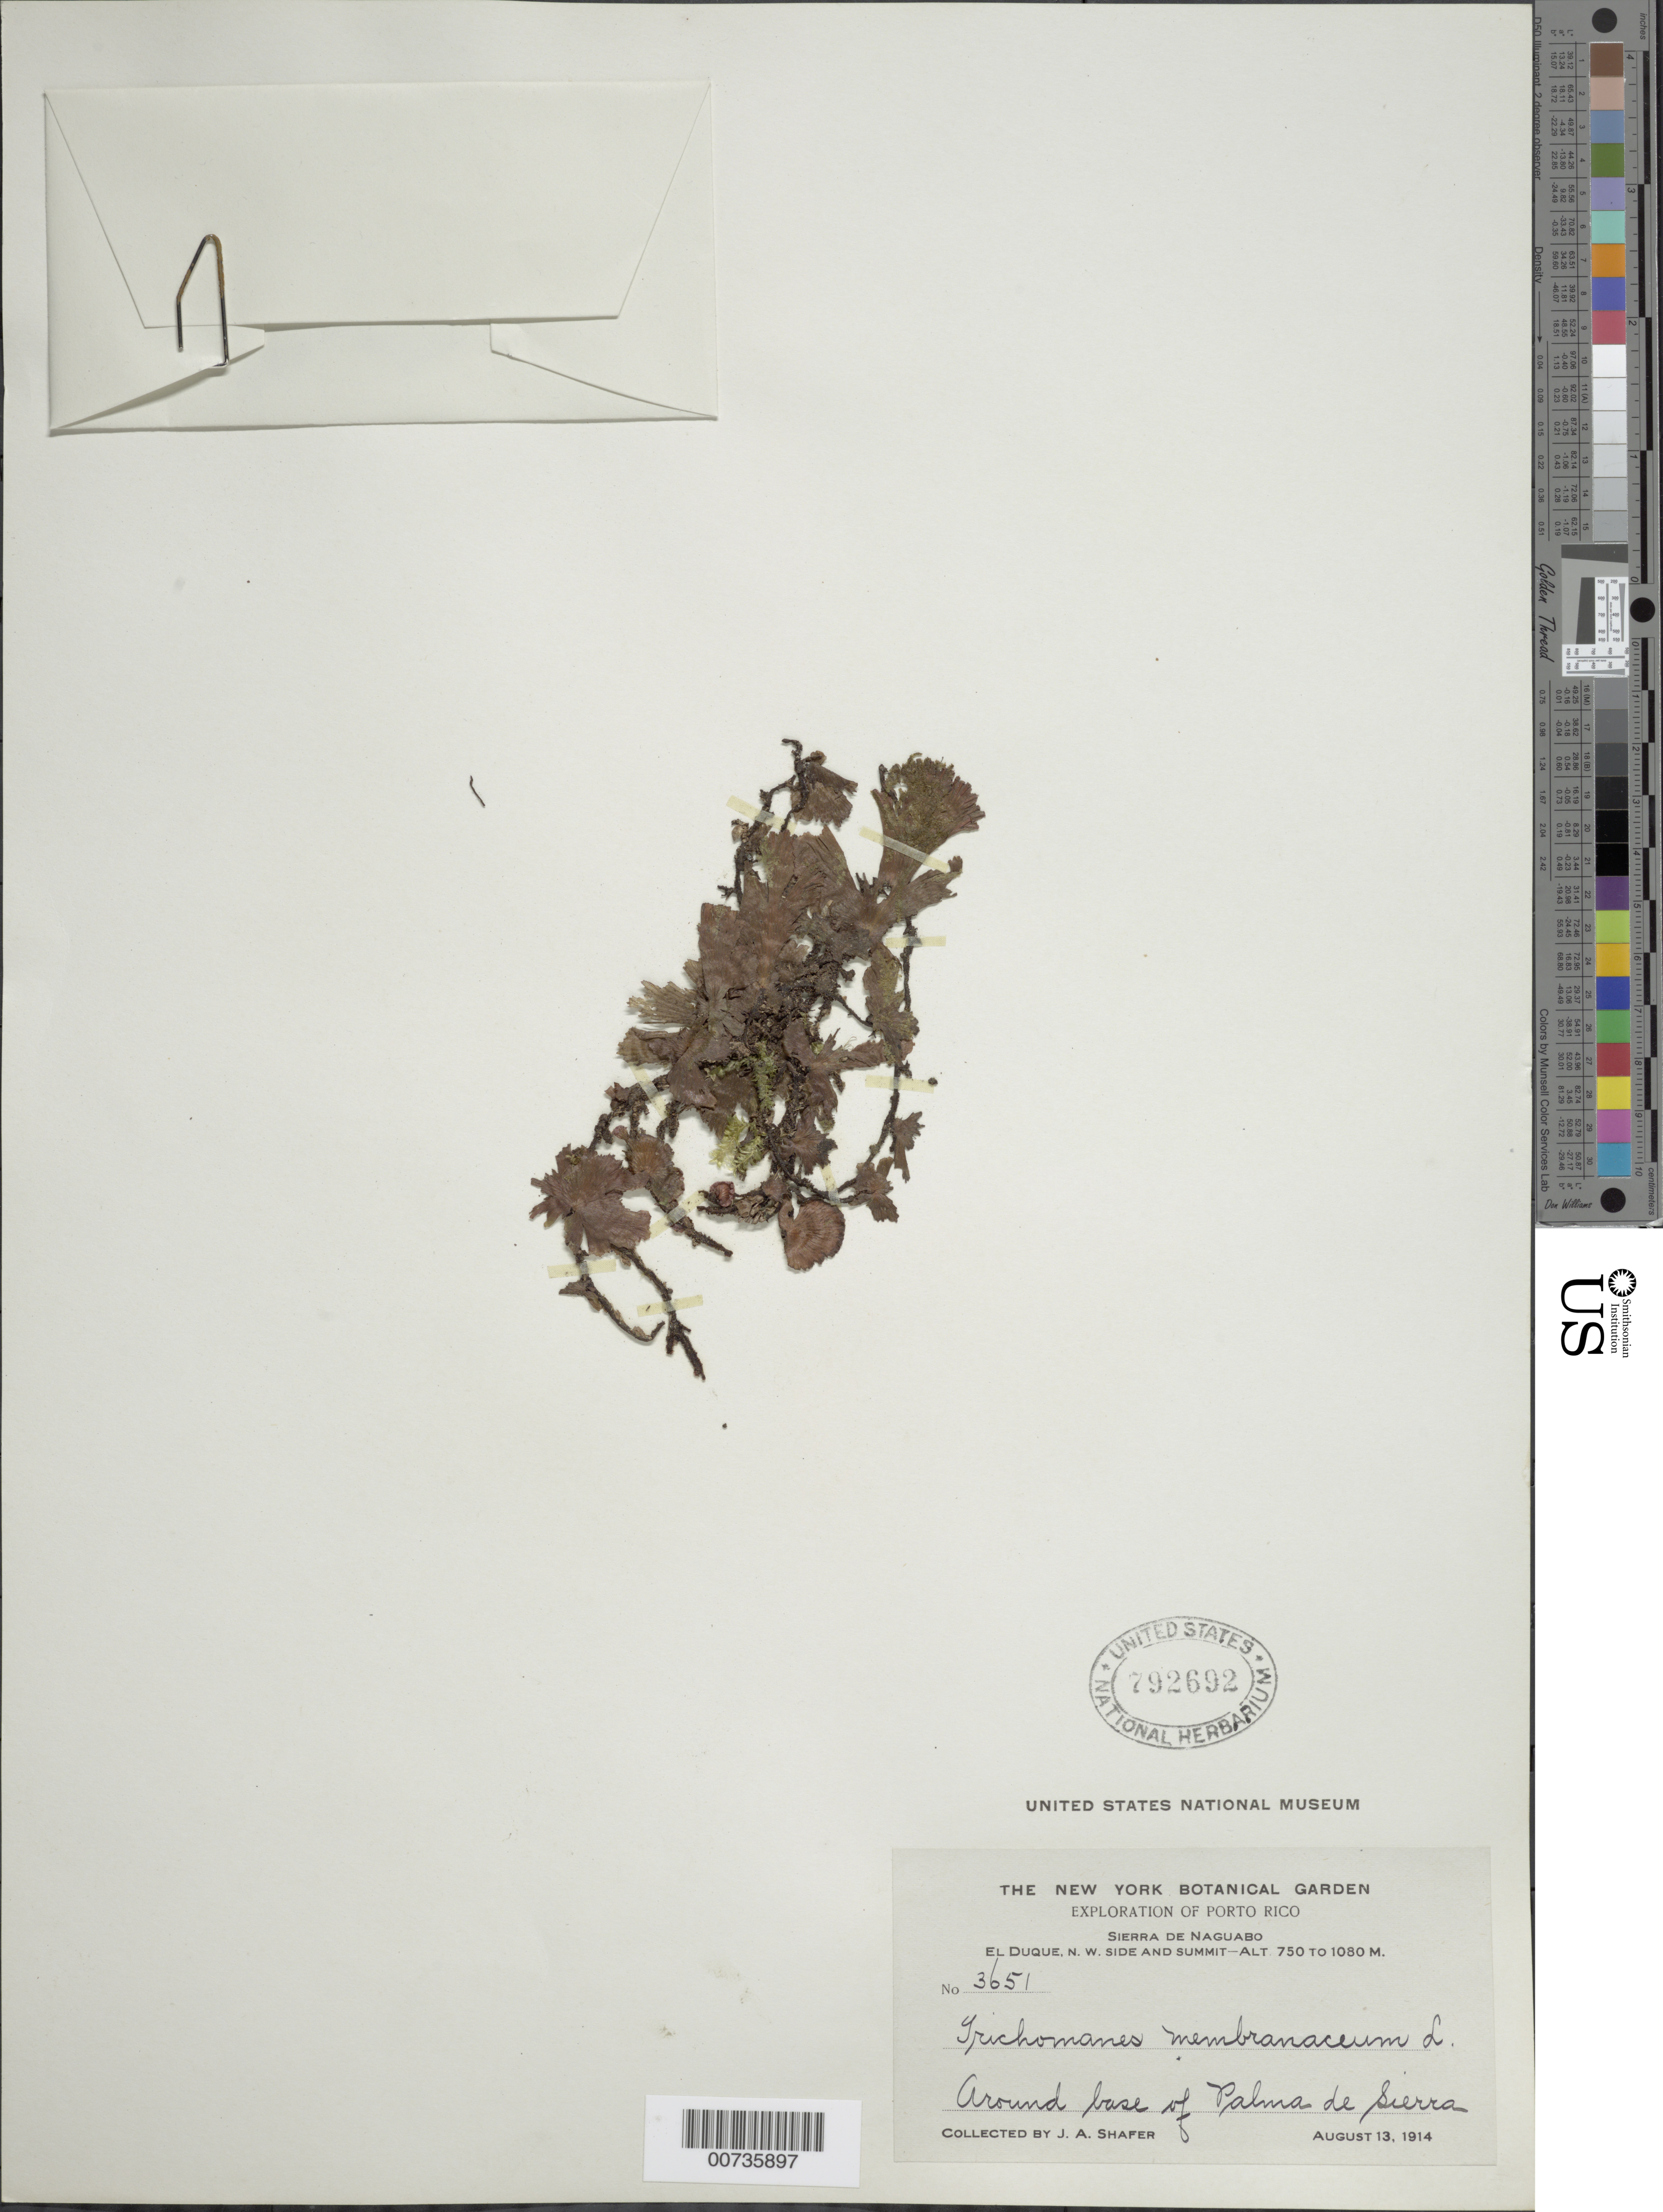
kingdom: Plantae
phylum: Tracheophyta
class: Polypodiopsida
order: Hymenophyllales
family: Hymenophyllaceae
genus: Didymoglossum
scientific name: Didymoglossum membranaceum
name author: (L.) Vareschi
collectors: J. A. Shafer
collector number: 3651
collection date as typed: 13 Aug 1914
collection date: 1914-08-13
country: Puerto Rico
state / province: Naguabo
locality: Sierra de Naguabo, El Duque, NW side and summit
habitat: Around base of Palma de Sierra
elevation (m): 750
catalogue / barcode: US 792692